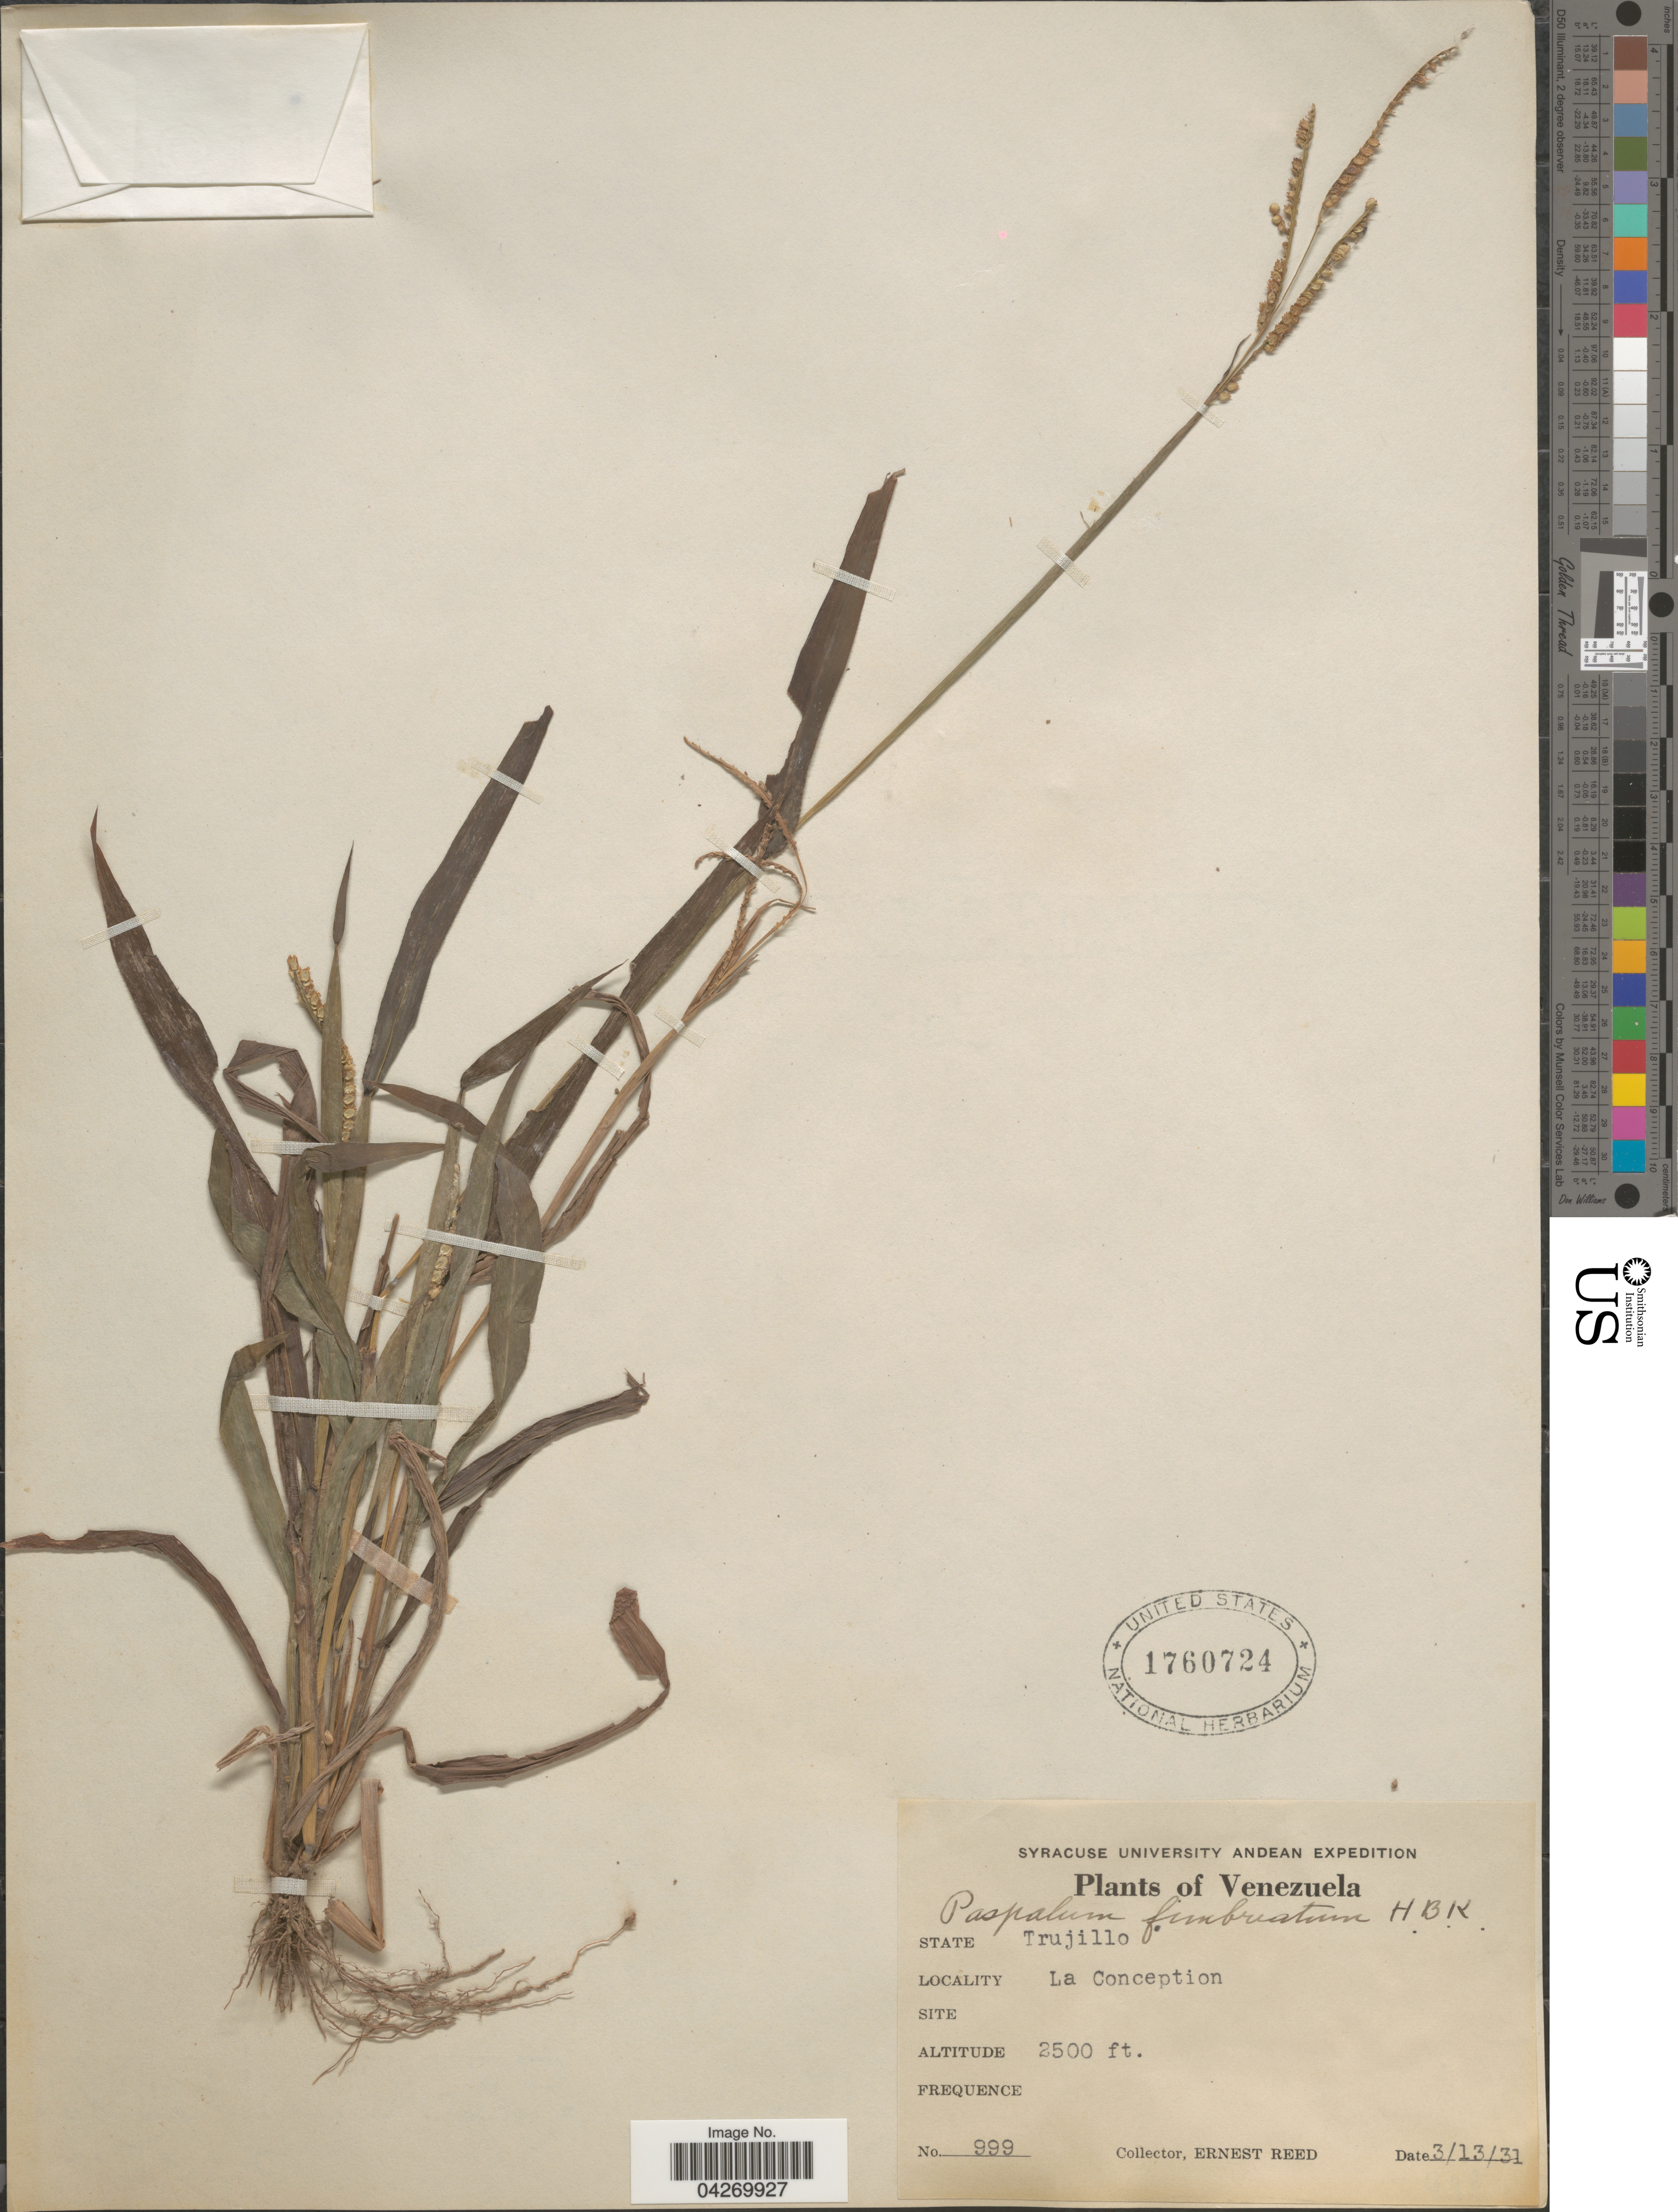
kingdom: Plantae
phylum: Tracheophyta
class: Liliopsida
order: Poales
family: Poaceae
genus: Paspalum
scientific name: Paspalum fimbriatum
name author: Kunth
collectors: E. Reed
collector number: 999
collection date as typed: Transcribed d/m/y: 13/3/31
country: Venezuela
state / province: Trujillo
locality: Syracuse University Andean Expedition. La Conception.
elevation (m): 762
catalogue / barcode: US 1760724